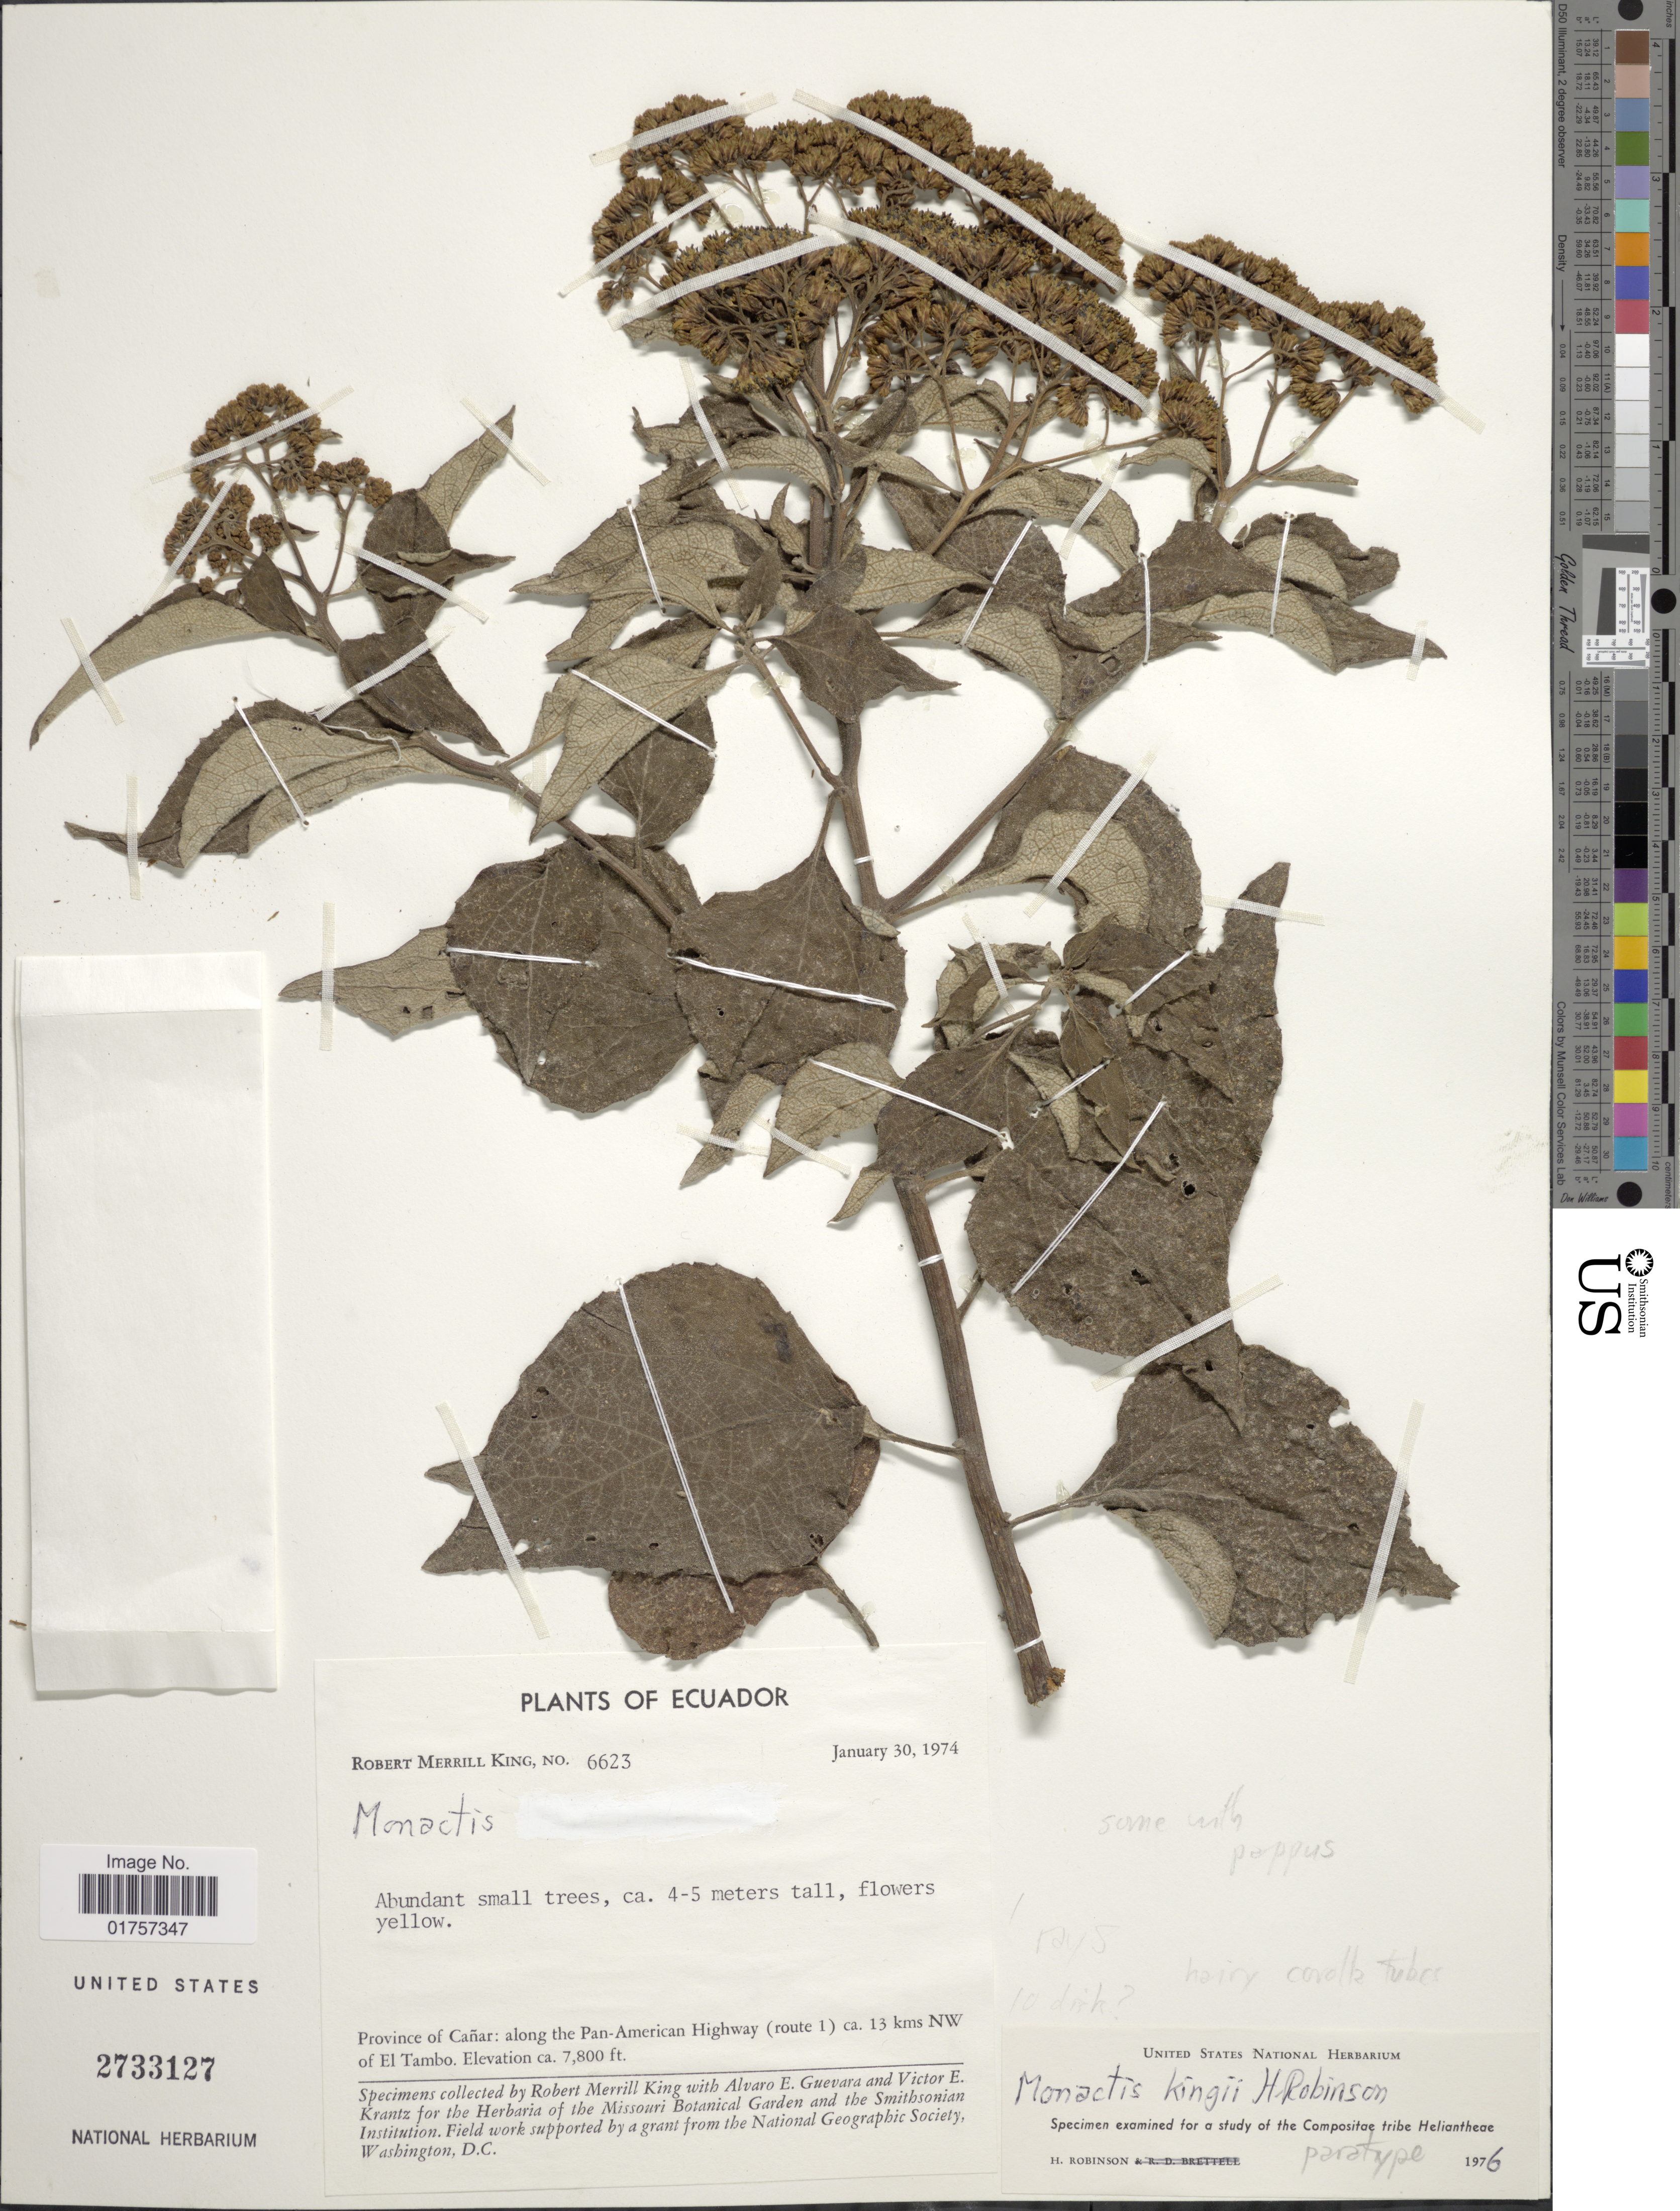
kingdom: Plantae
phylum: Tracheophyta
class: Magnoliopsida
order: Asterales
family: Asteraceae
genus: Monactis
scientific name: Monactis kingii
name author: H. Rob.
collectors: R. M. King, A. E. Guevara & V. Krantz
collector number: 6623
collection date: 1974-01-30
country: Ecuador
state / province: Cañar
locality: Along the Pam-American Highway (route 1) ca. 13 kms NW of El Tambo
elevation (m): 2377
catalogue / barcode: US 2733127